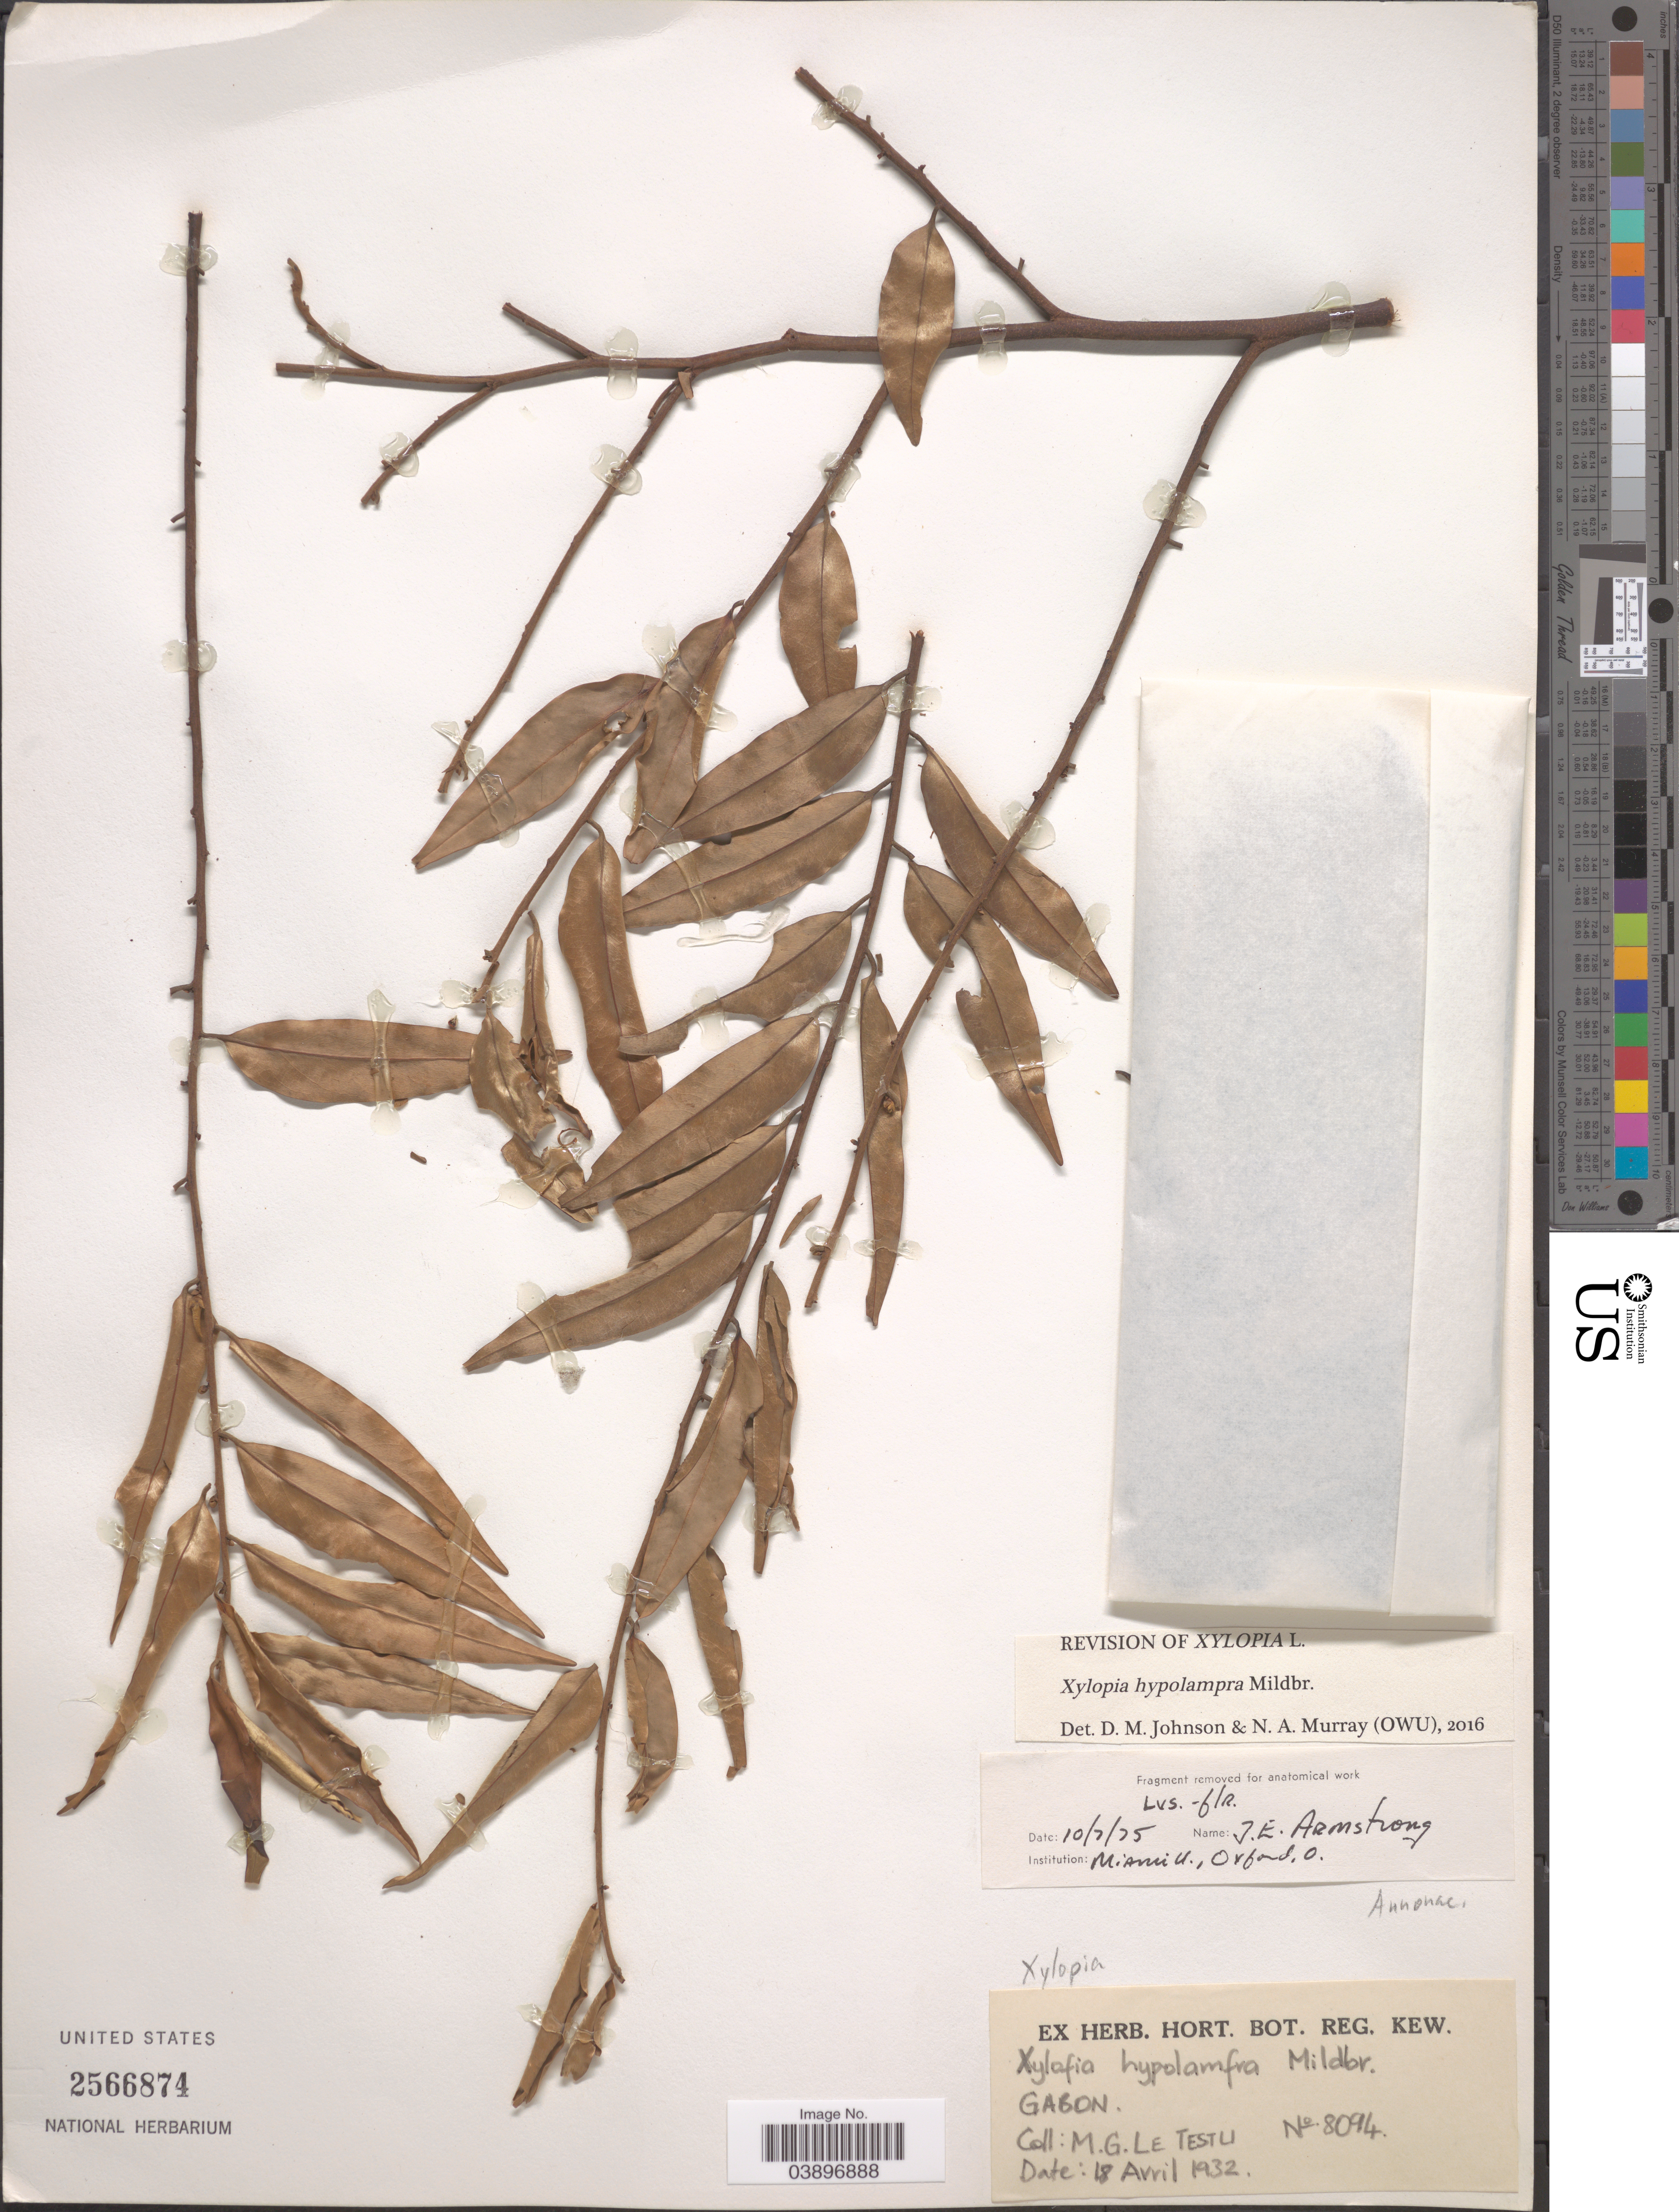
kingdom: Plantae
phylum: Tracheophyta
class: Magnoliopsida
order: Magnoliales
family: Annonaceae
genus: Xylopia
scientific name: Xylopia hypolampra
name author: Mildbr.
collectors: G. Le Testu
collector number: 8094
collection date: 1932-04-18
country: Gabon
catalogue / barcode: US 2566874